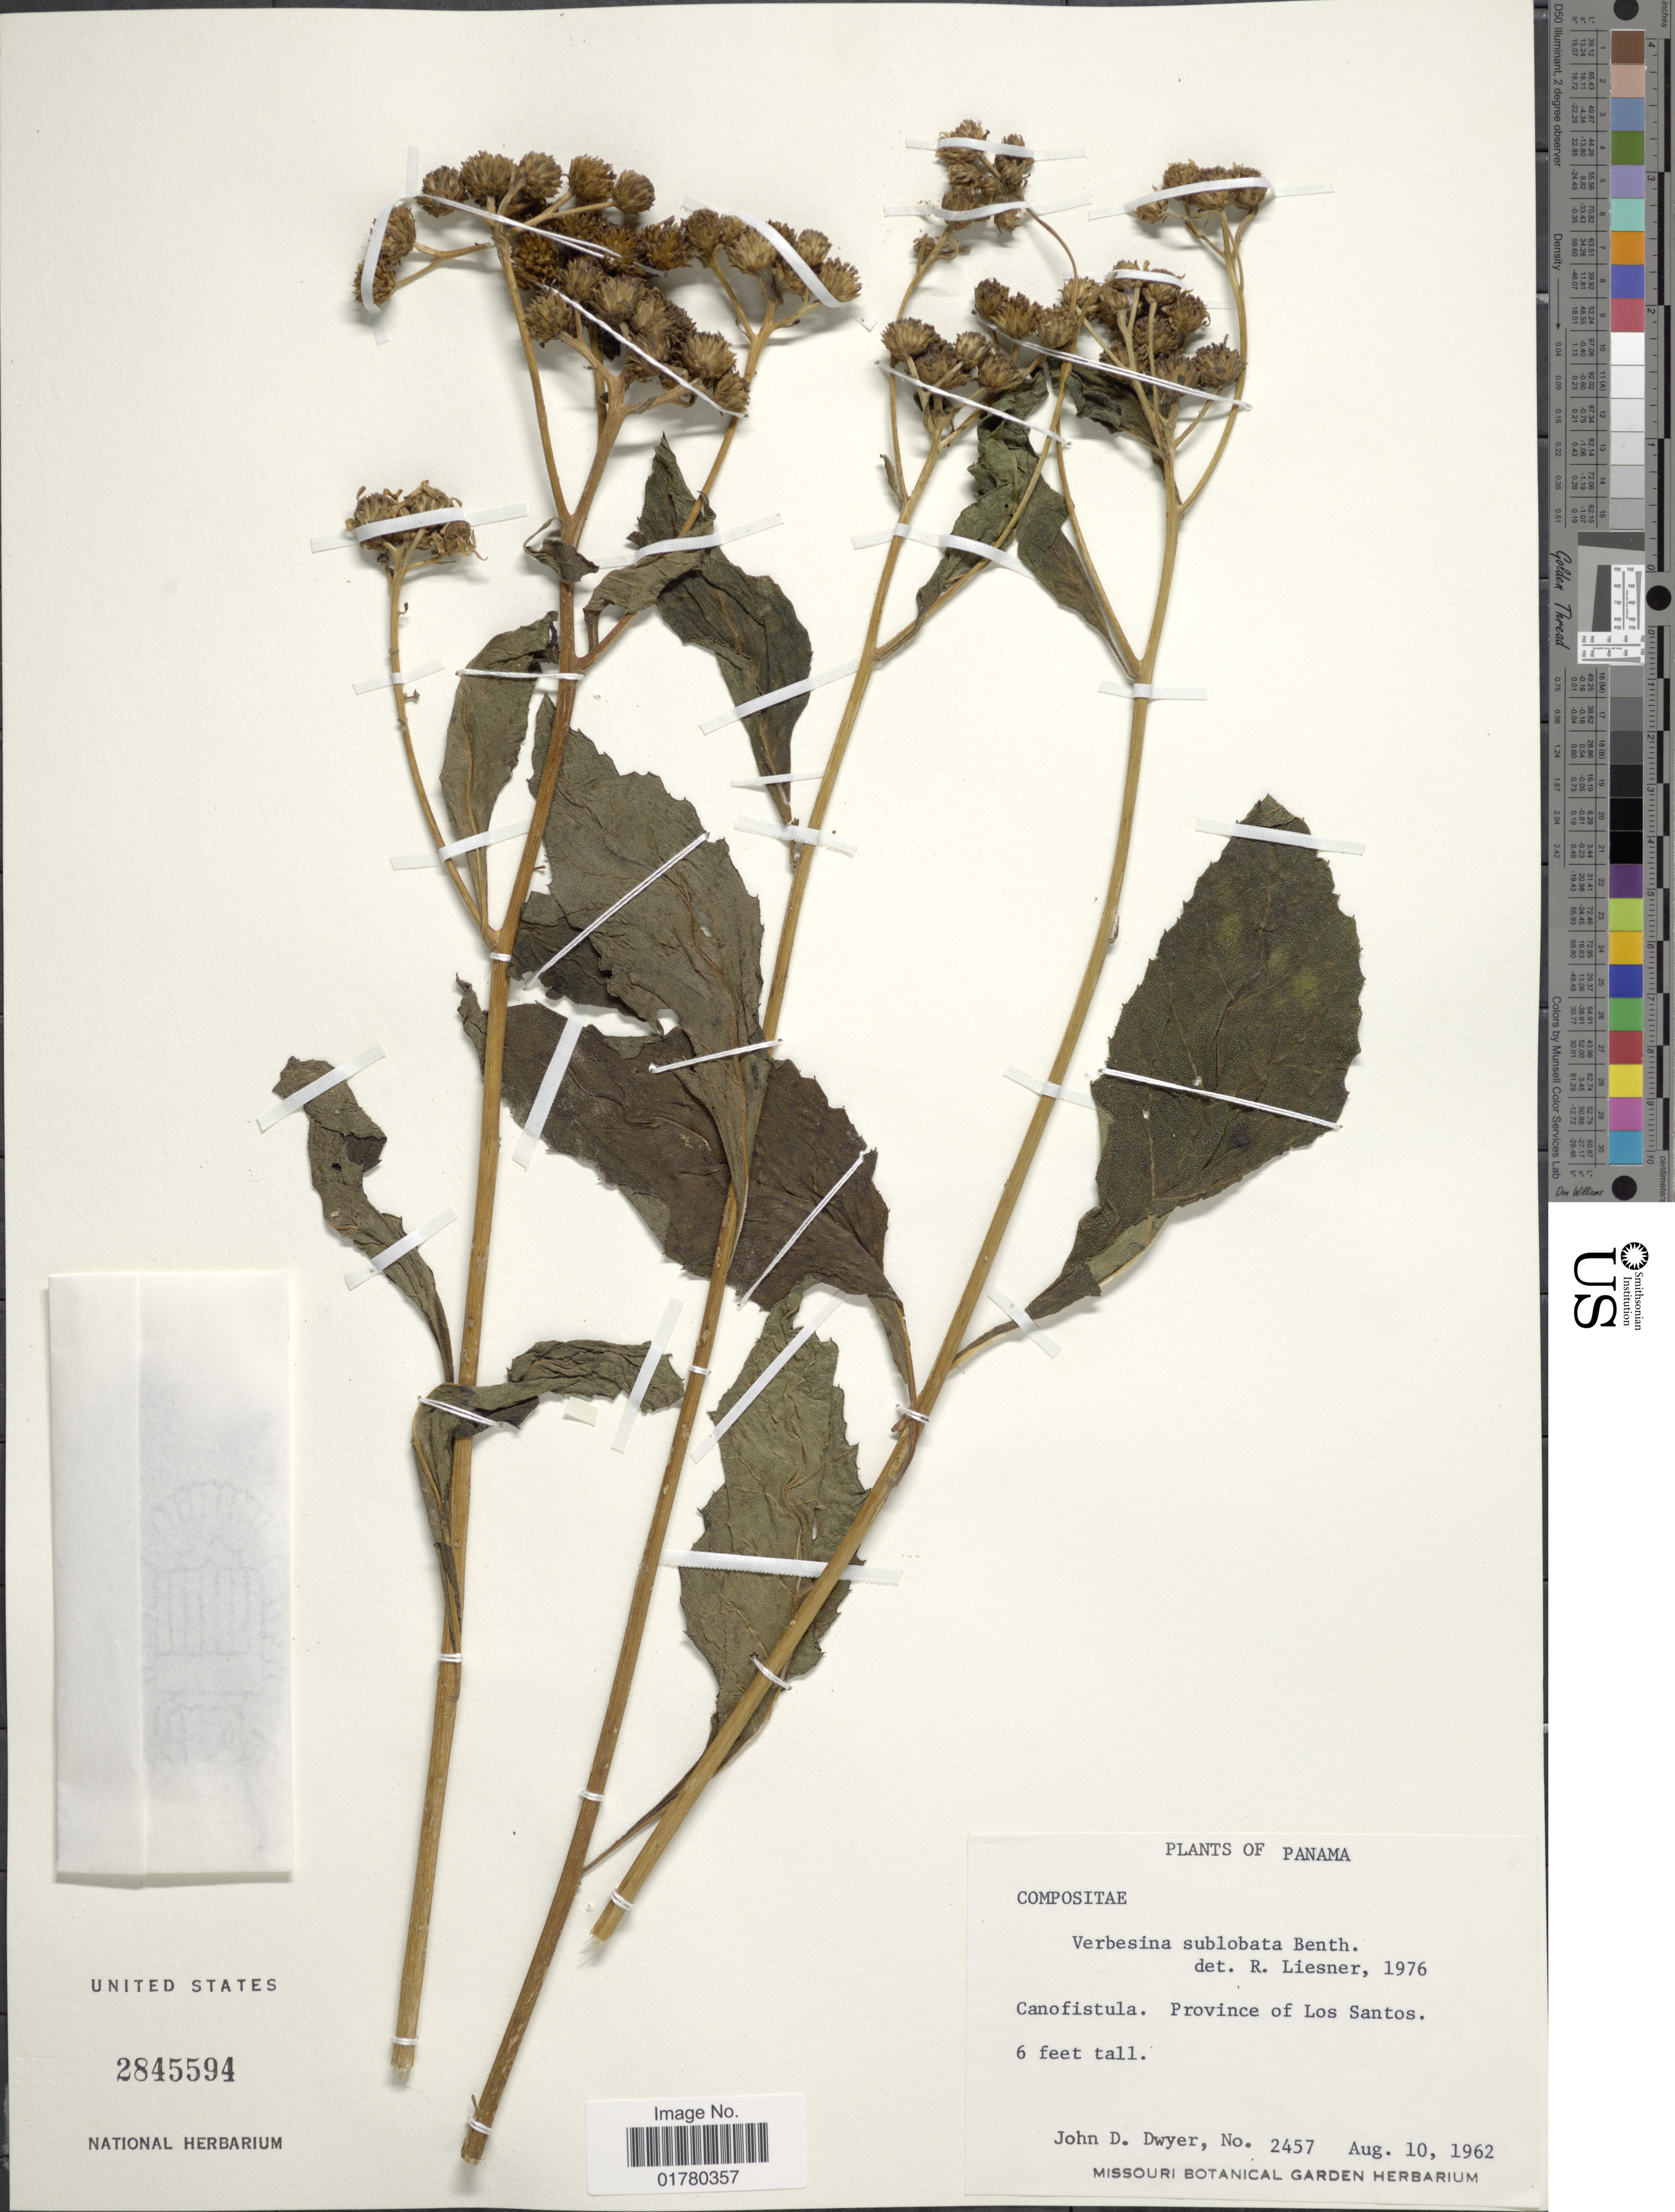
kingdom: Plantae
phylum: Tracheophyta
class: Magnoliopsida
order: Asterales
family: Asteraceae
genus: Verbesina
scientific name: Verbesina turbacensis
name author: Kunth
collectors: J. D. Dwyer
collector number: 2457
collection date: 1962-08-10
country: Panama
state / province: Los Santos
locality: Canofistula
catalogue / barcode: US 2845594